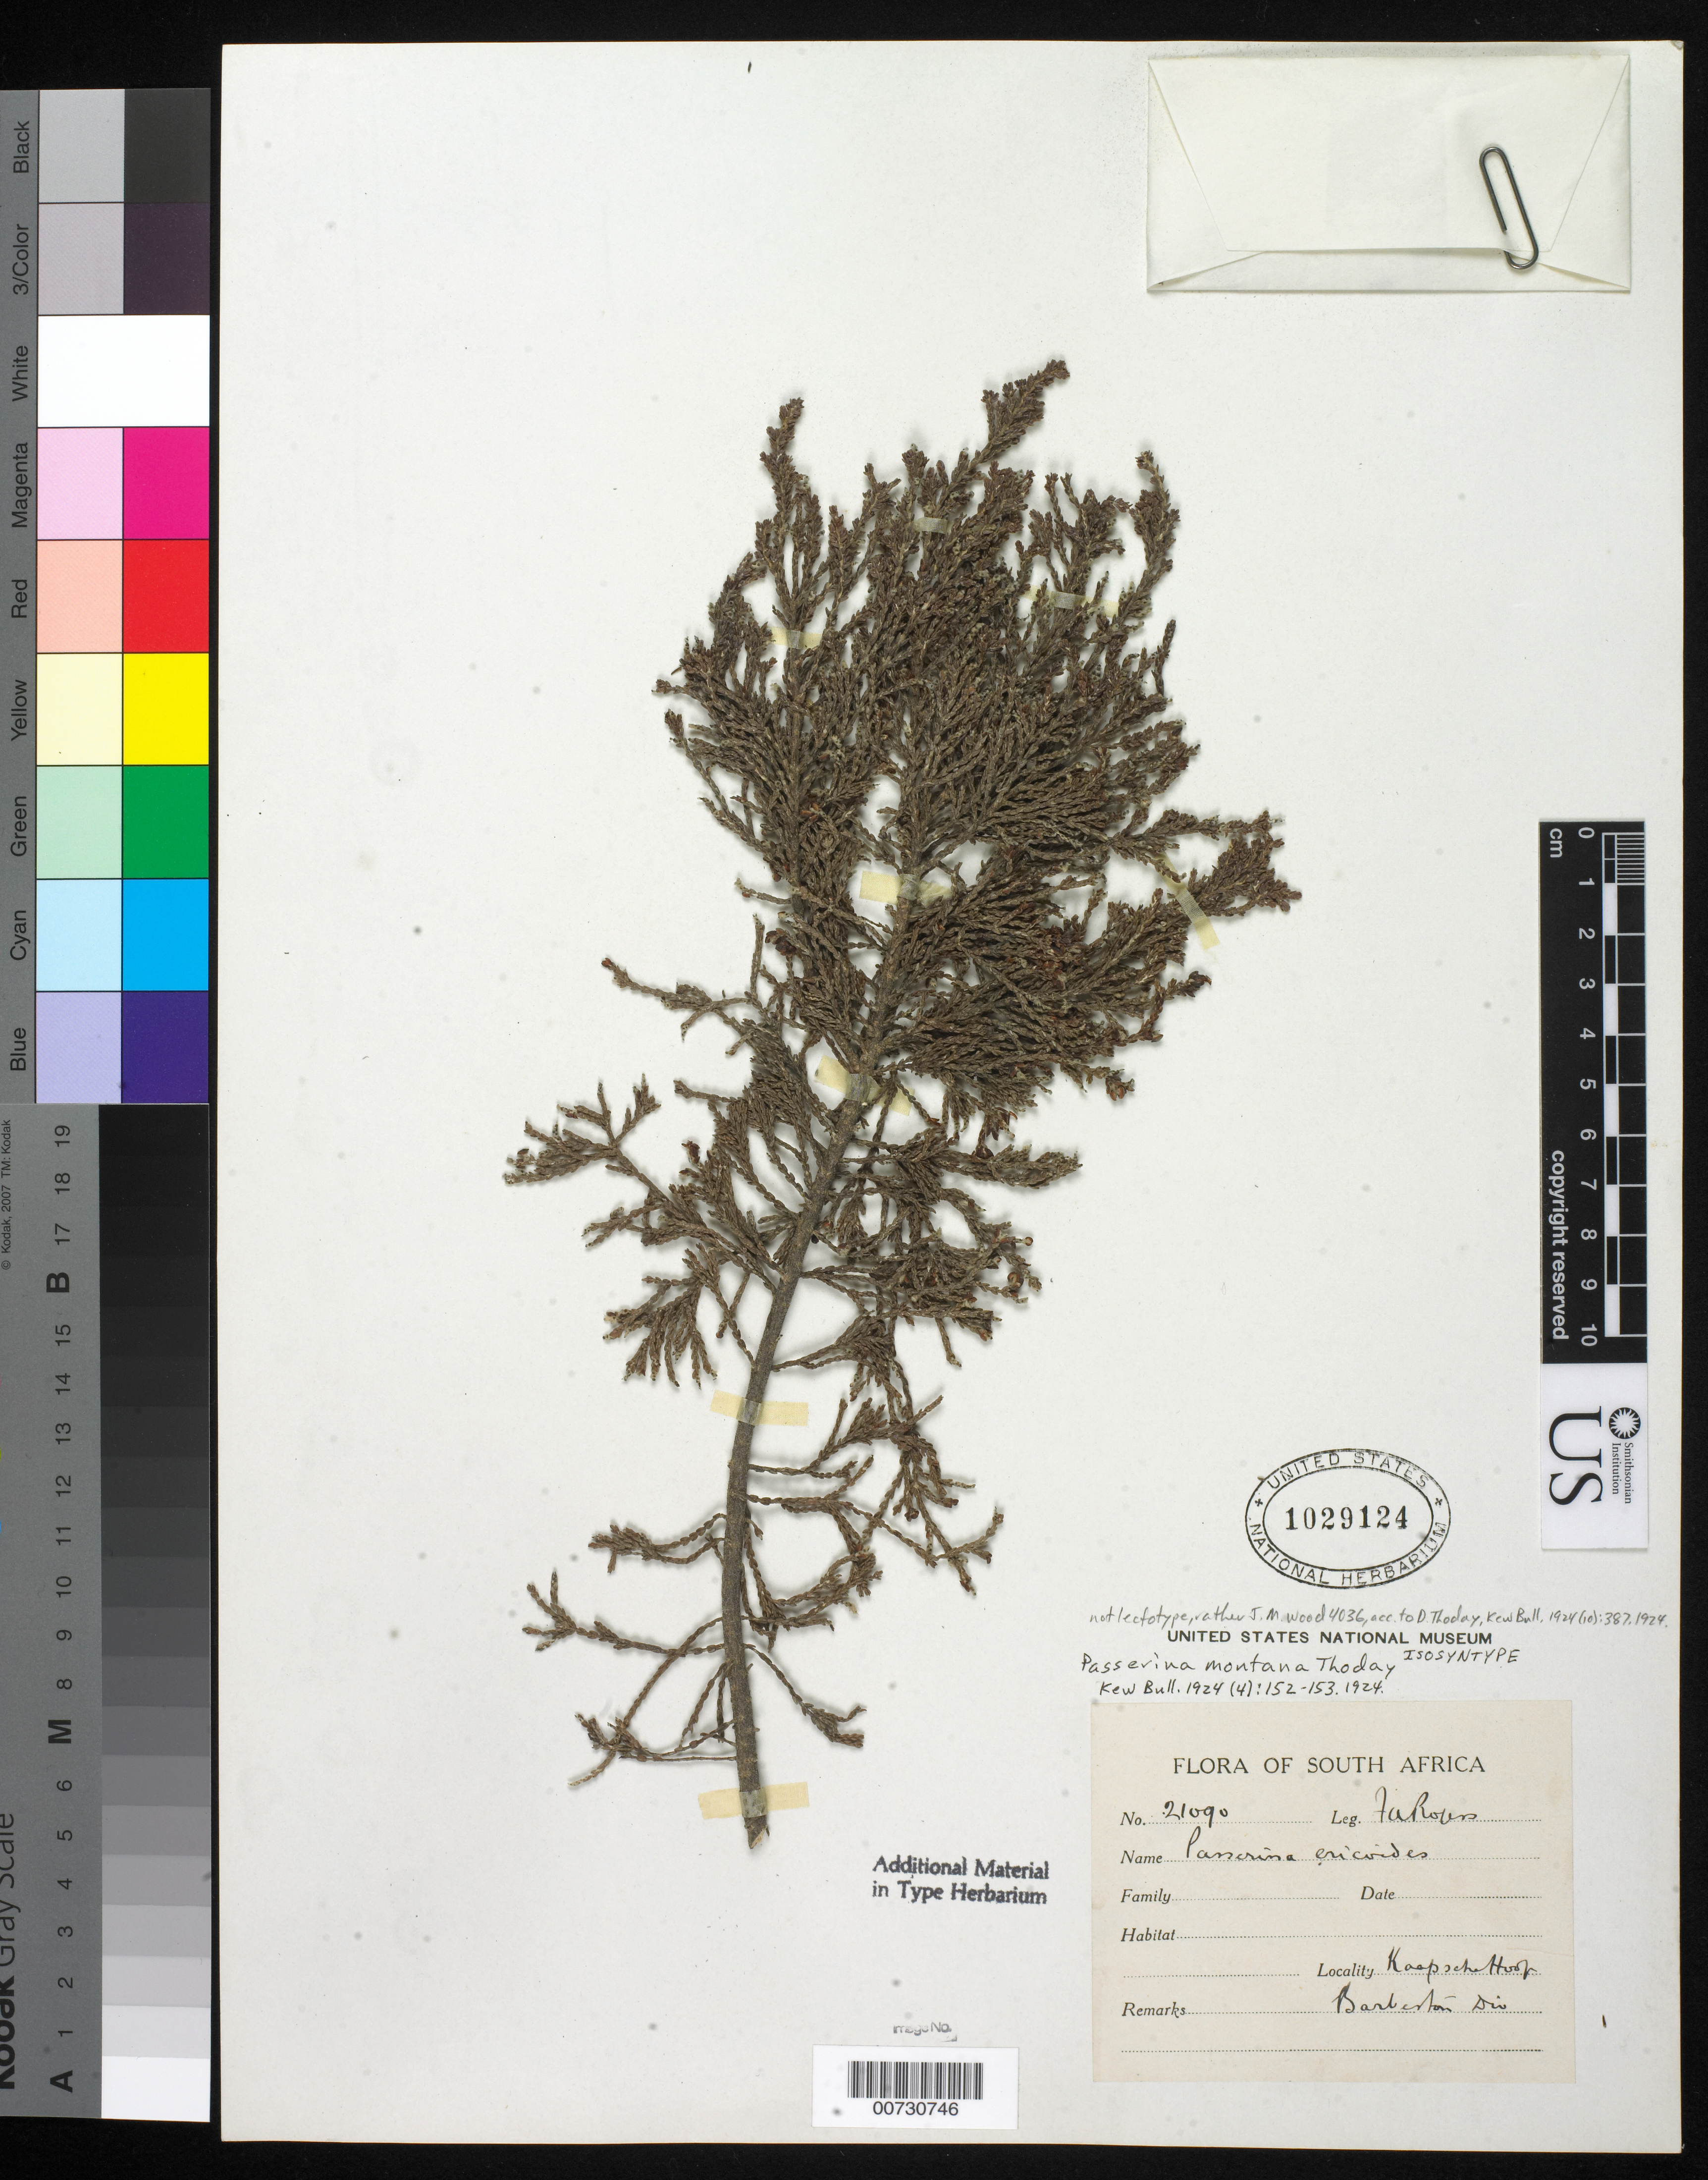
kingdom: Plantae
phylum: Tracheophyta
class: Magnoliopsida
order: Malvales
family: Thymelaeaceae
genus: Passerina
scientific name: Passerina montana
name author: Thoday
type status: Isosyntype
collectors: F. A. Rogers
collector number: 21092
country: South Africa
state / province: Mpumalanga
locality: Kaapsche Hoop. Barberton. Transvaal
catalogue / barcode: US 1029124